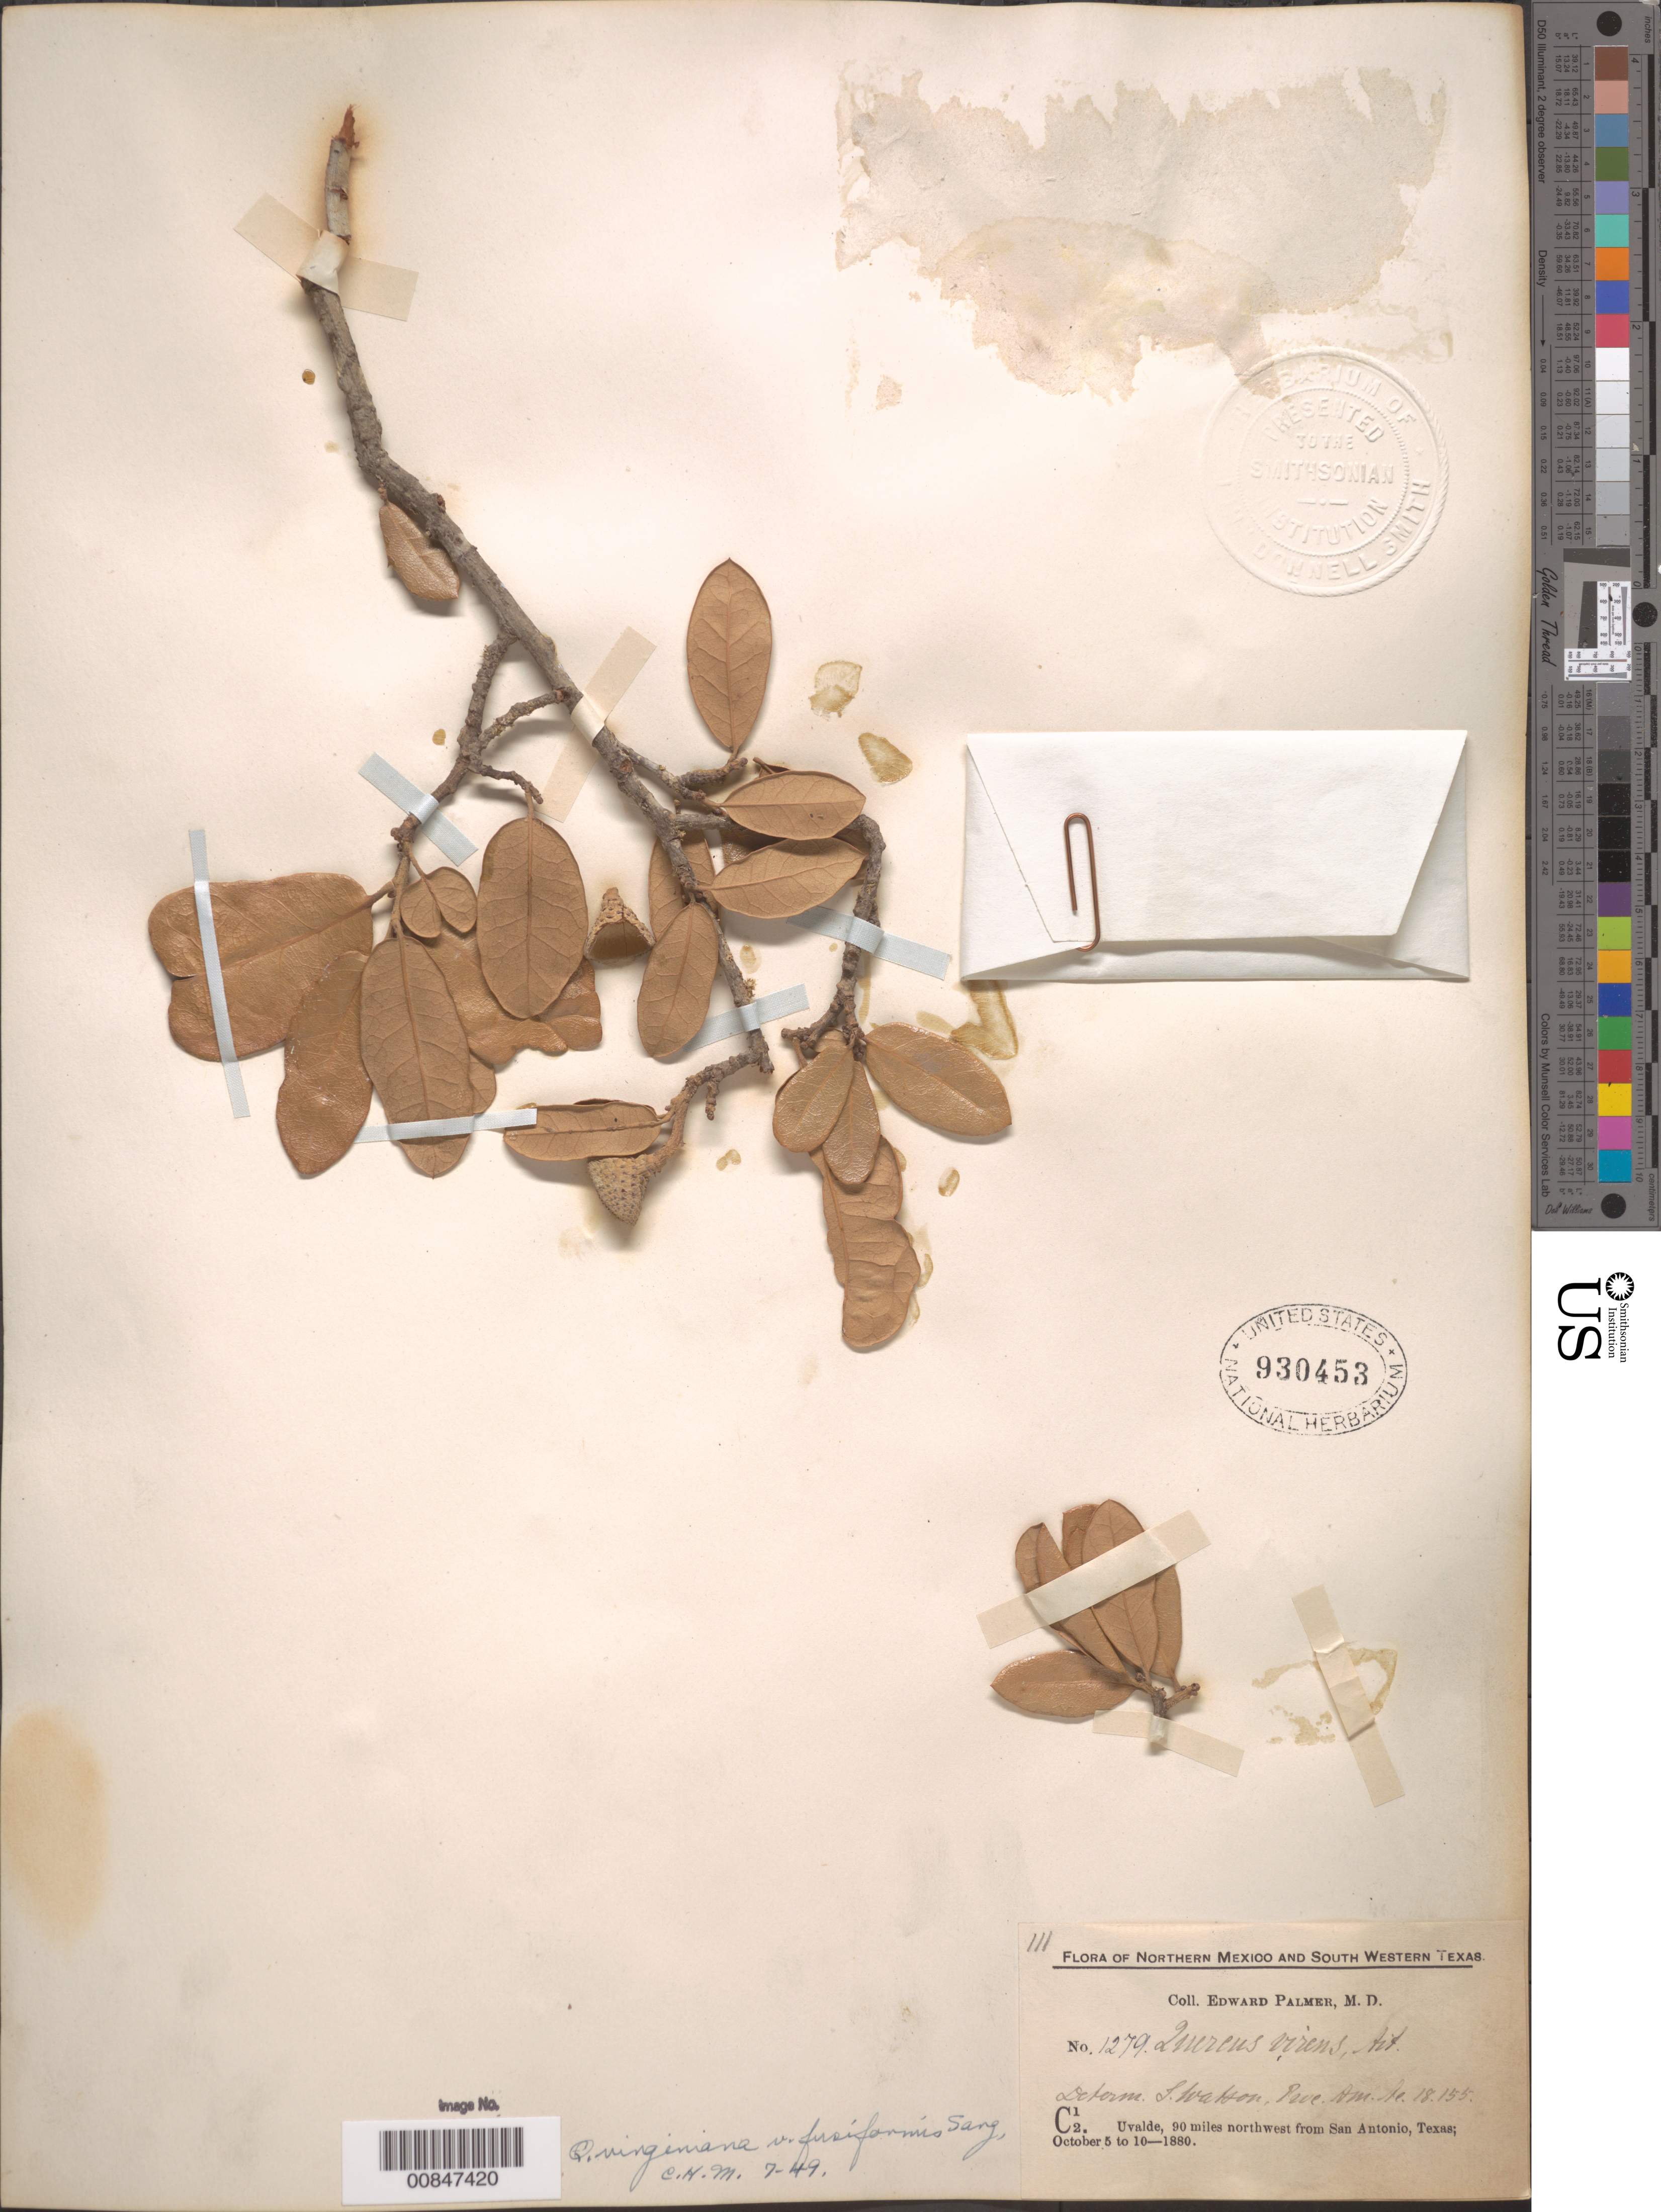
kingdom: Plantae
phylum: Tracheophyta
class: Magnoliopsida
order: Fagales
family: Fagaceae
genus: Quercus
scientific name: Quercus virginiana var. fusiformis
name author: (Small) Sarg.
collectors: E. Palmer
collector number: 1279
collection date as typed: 05 Oct 1880 to 10 Oct 1880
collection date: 1880-10-05/1880-10-10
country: United States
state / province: Texas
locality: C12. Uvalde, 90 miles northwest from San Antonio, Texas.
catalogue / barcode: US 930453